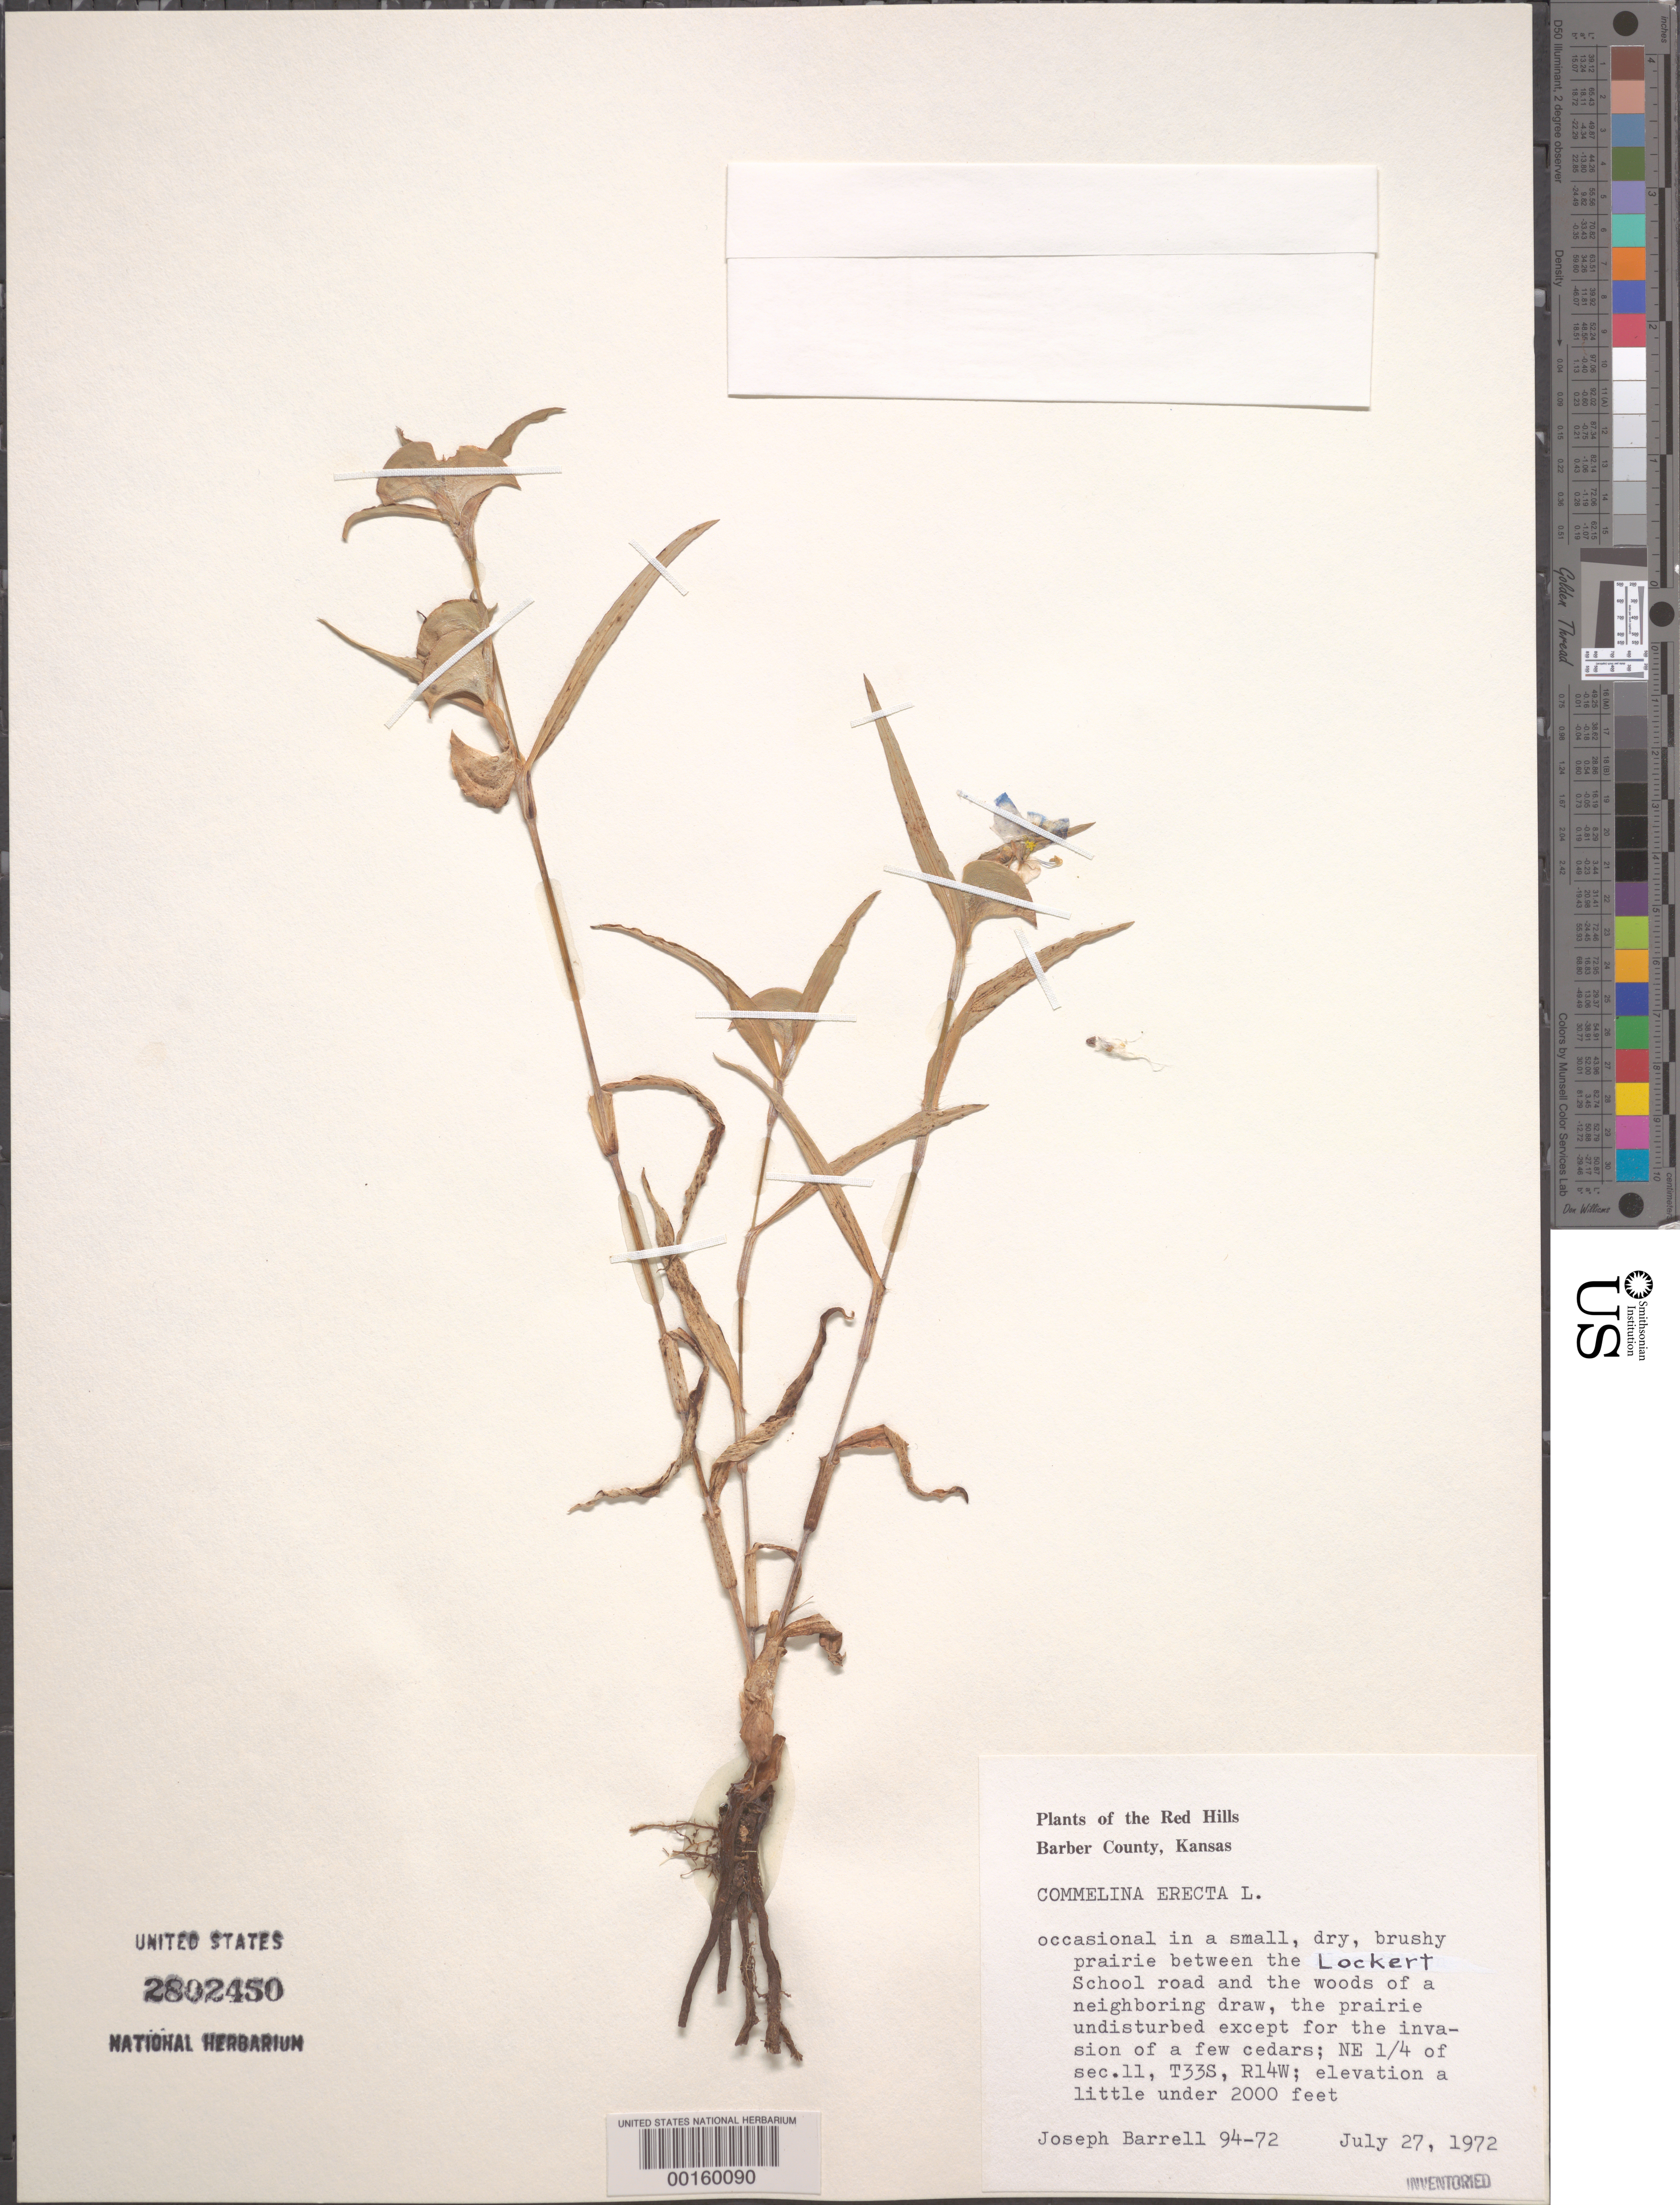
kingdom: Plantae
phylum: Tracheophyta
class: Liliopsida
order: Commelinales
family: Commelinaceae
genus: Commelina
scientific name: Commelina erecta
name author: L.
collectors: J. Barrell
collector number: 94-72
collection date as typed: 27 Jul 1972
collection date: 1972-07-27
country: United States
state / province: Kansas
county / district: Barber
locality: Red hills, between lockert school road and the woods of a neighboring draw.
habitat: Undisturbed small, dry, brushy prairie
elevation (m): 610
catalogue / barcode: US 2802450